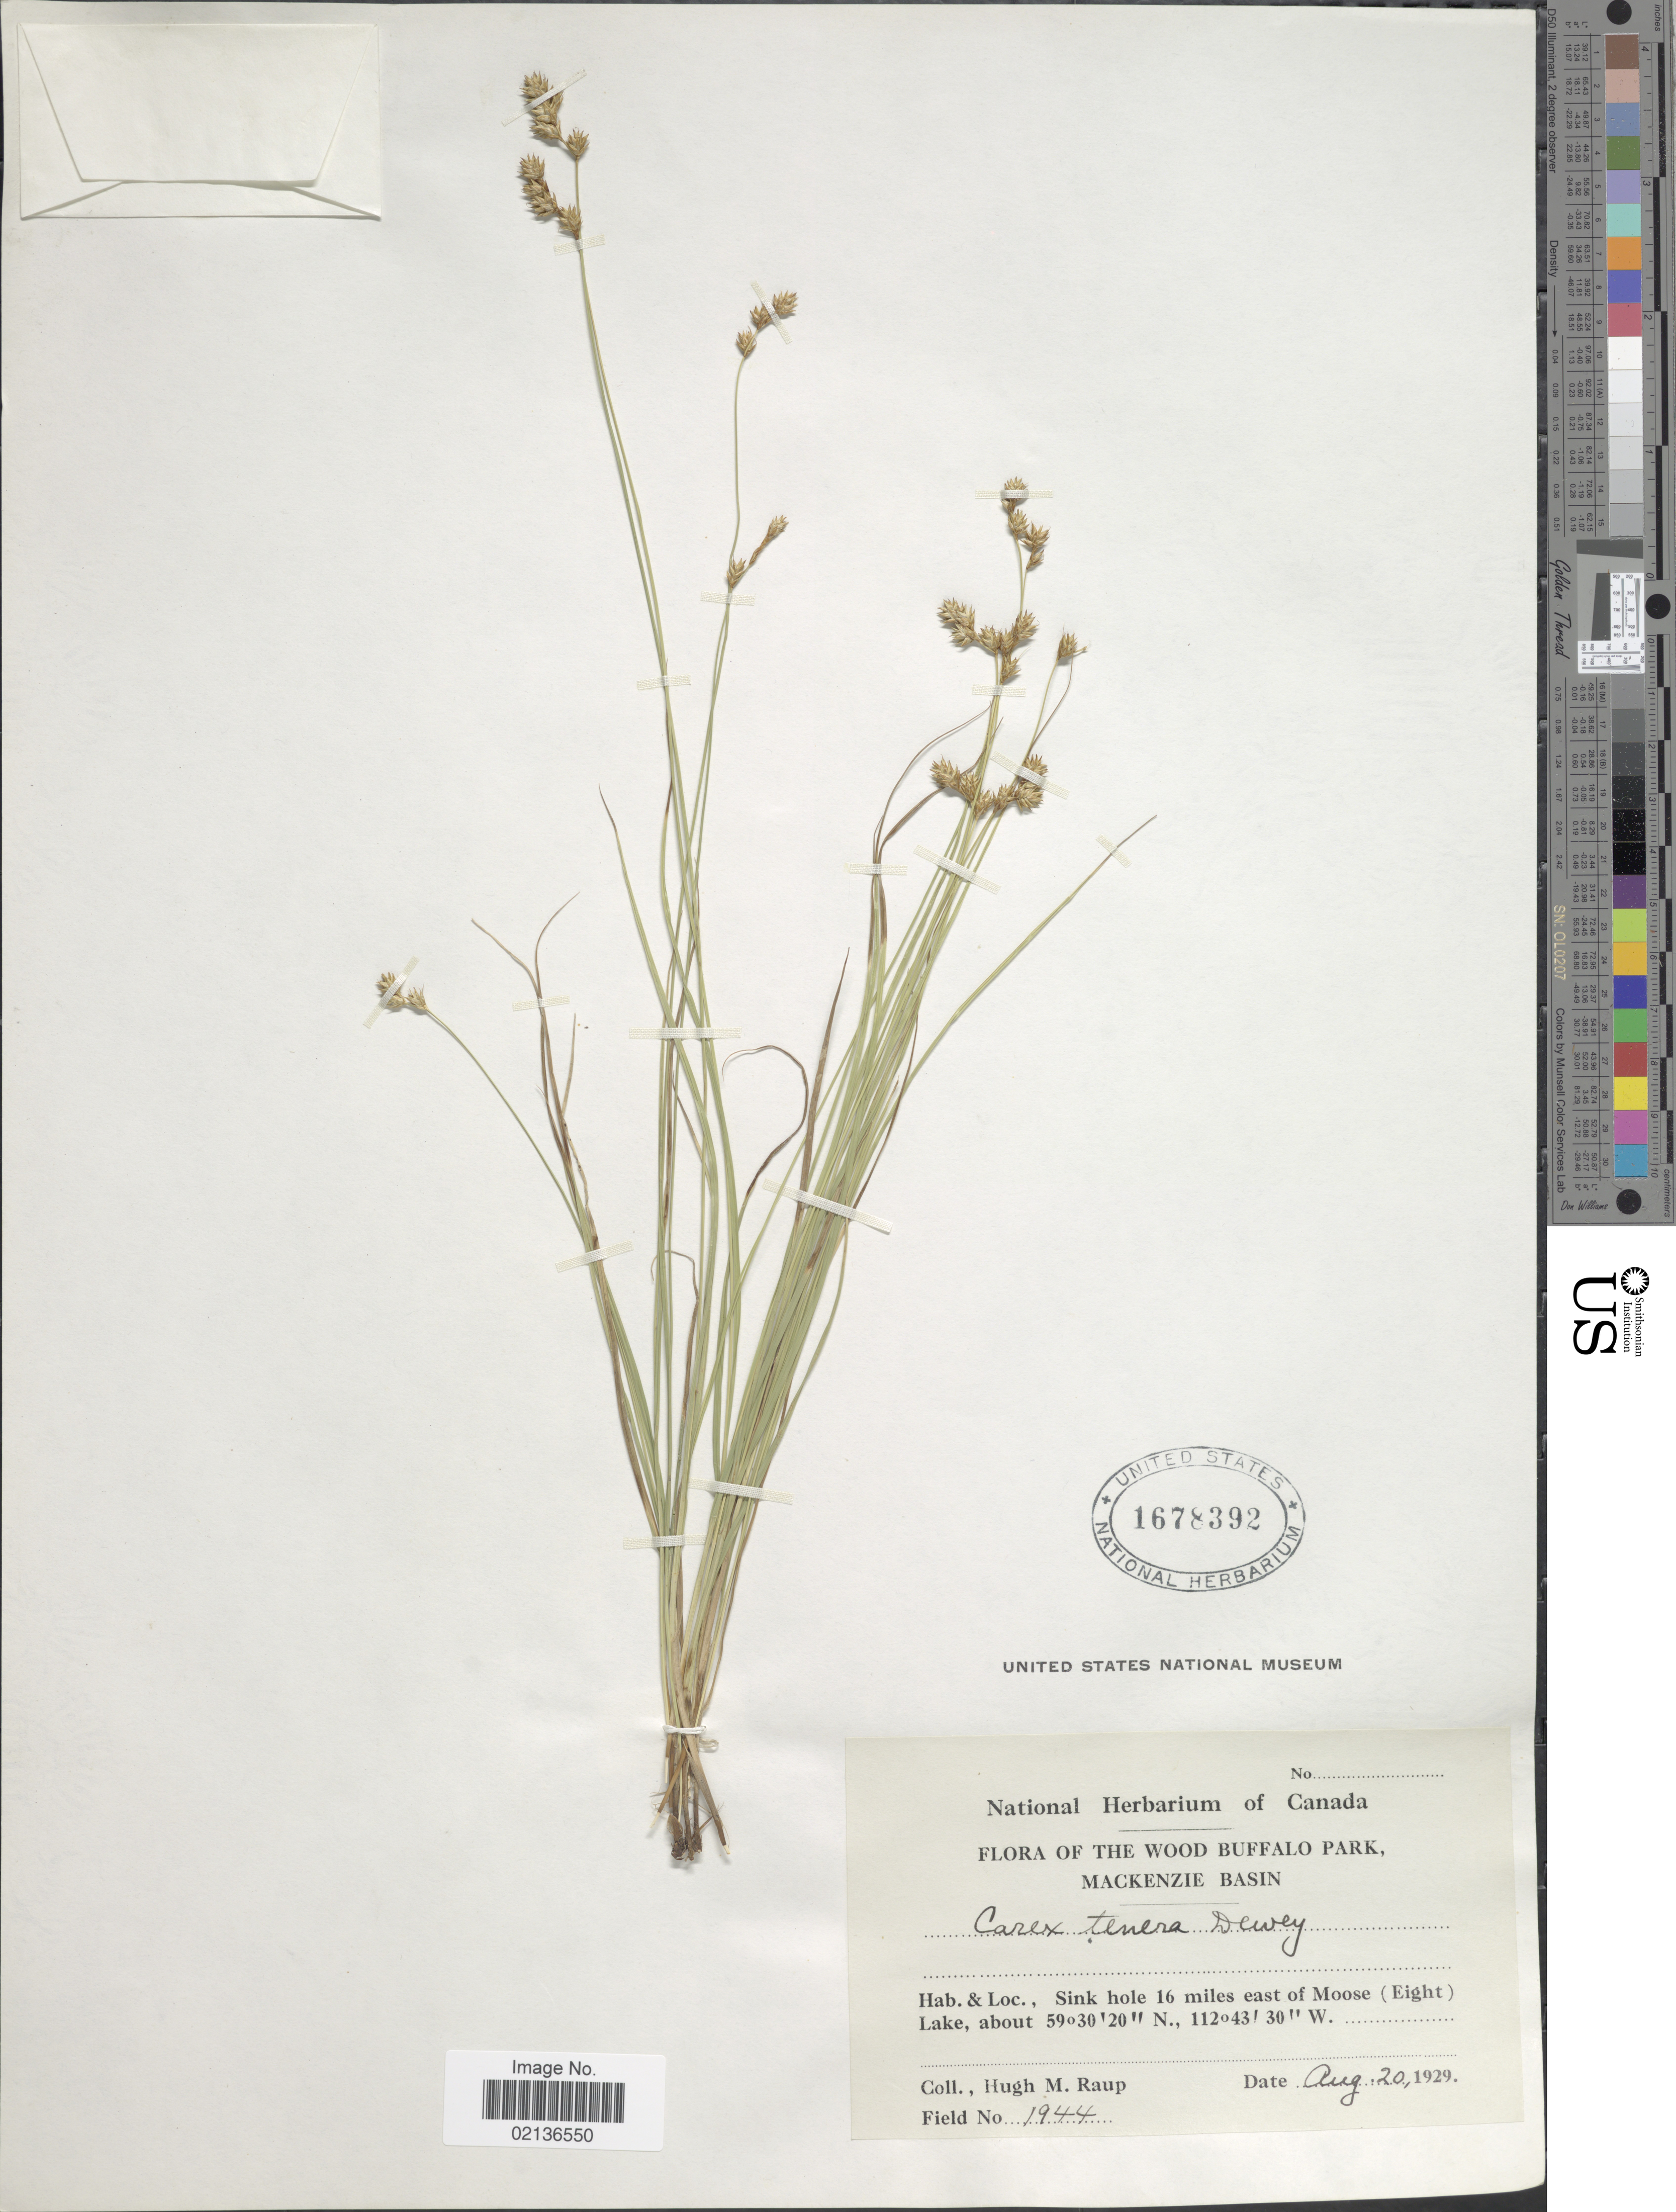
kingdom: Plantae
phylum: Tracheophyta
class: Liliopsida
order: Poales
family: Cyperaceae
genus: Carex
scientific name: Carex tenera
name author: Dewey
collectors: H. Raup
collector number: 1944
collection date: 1929-08-20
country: Canada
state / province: Alberta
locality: The Wood Buffalo Park, Mackenzie Basin, Sink hole 16 miles east of Moose (Eight) Lake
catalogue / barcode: US 1678392